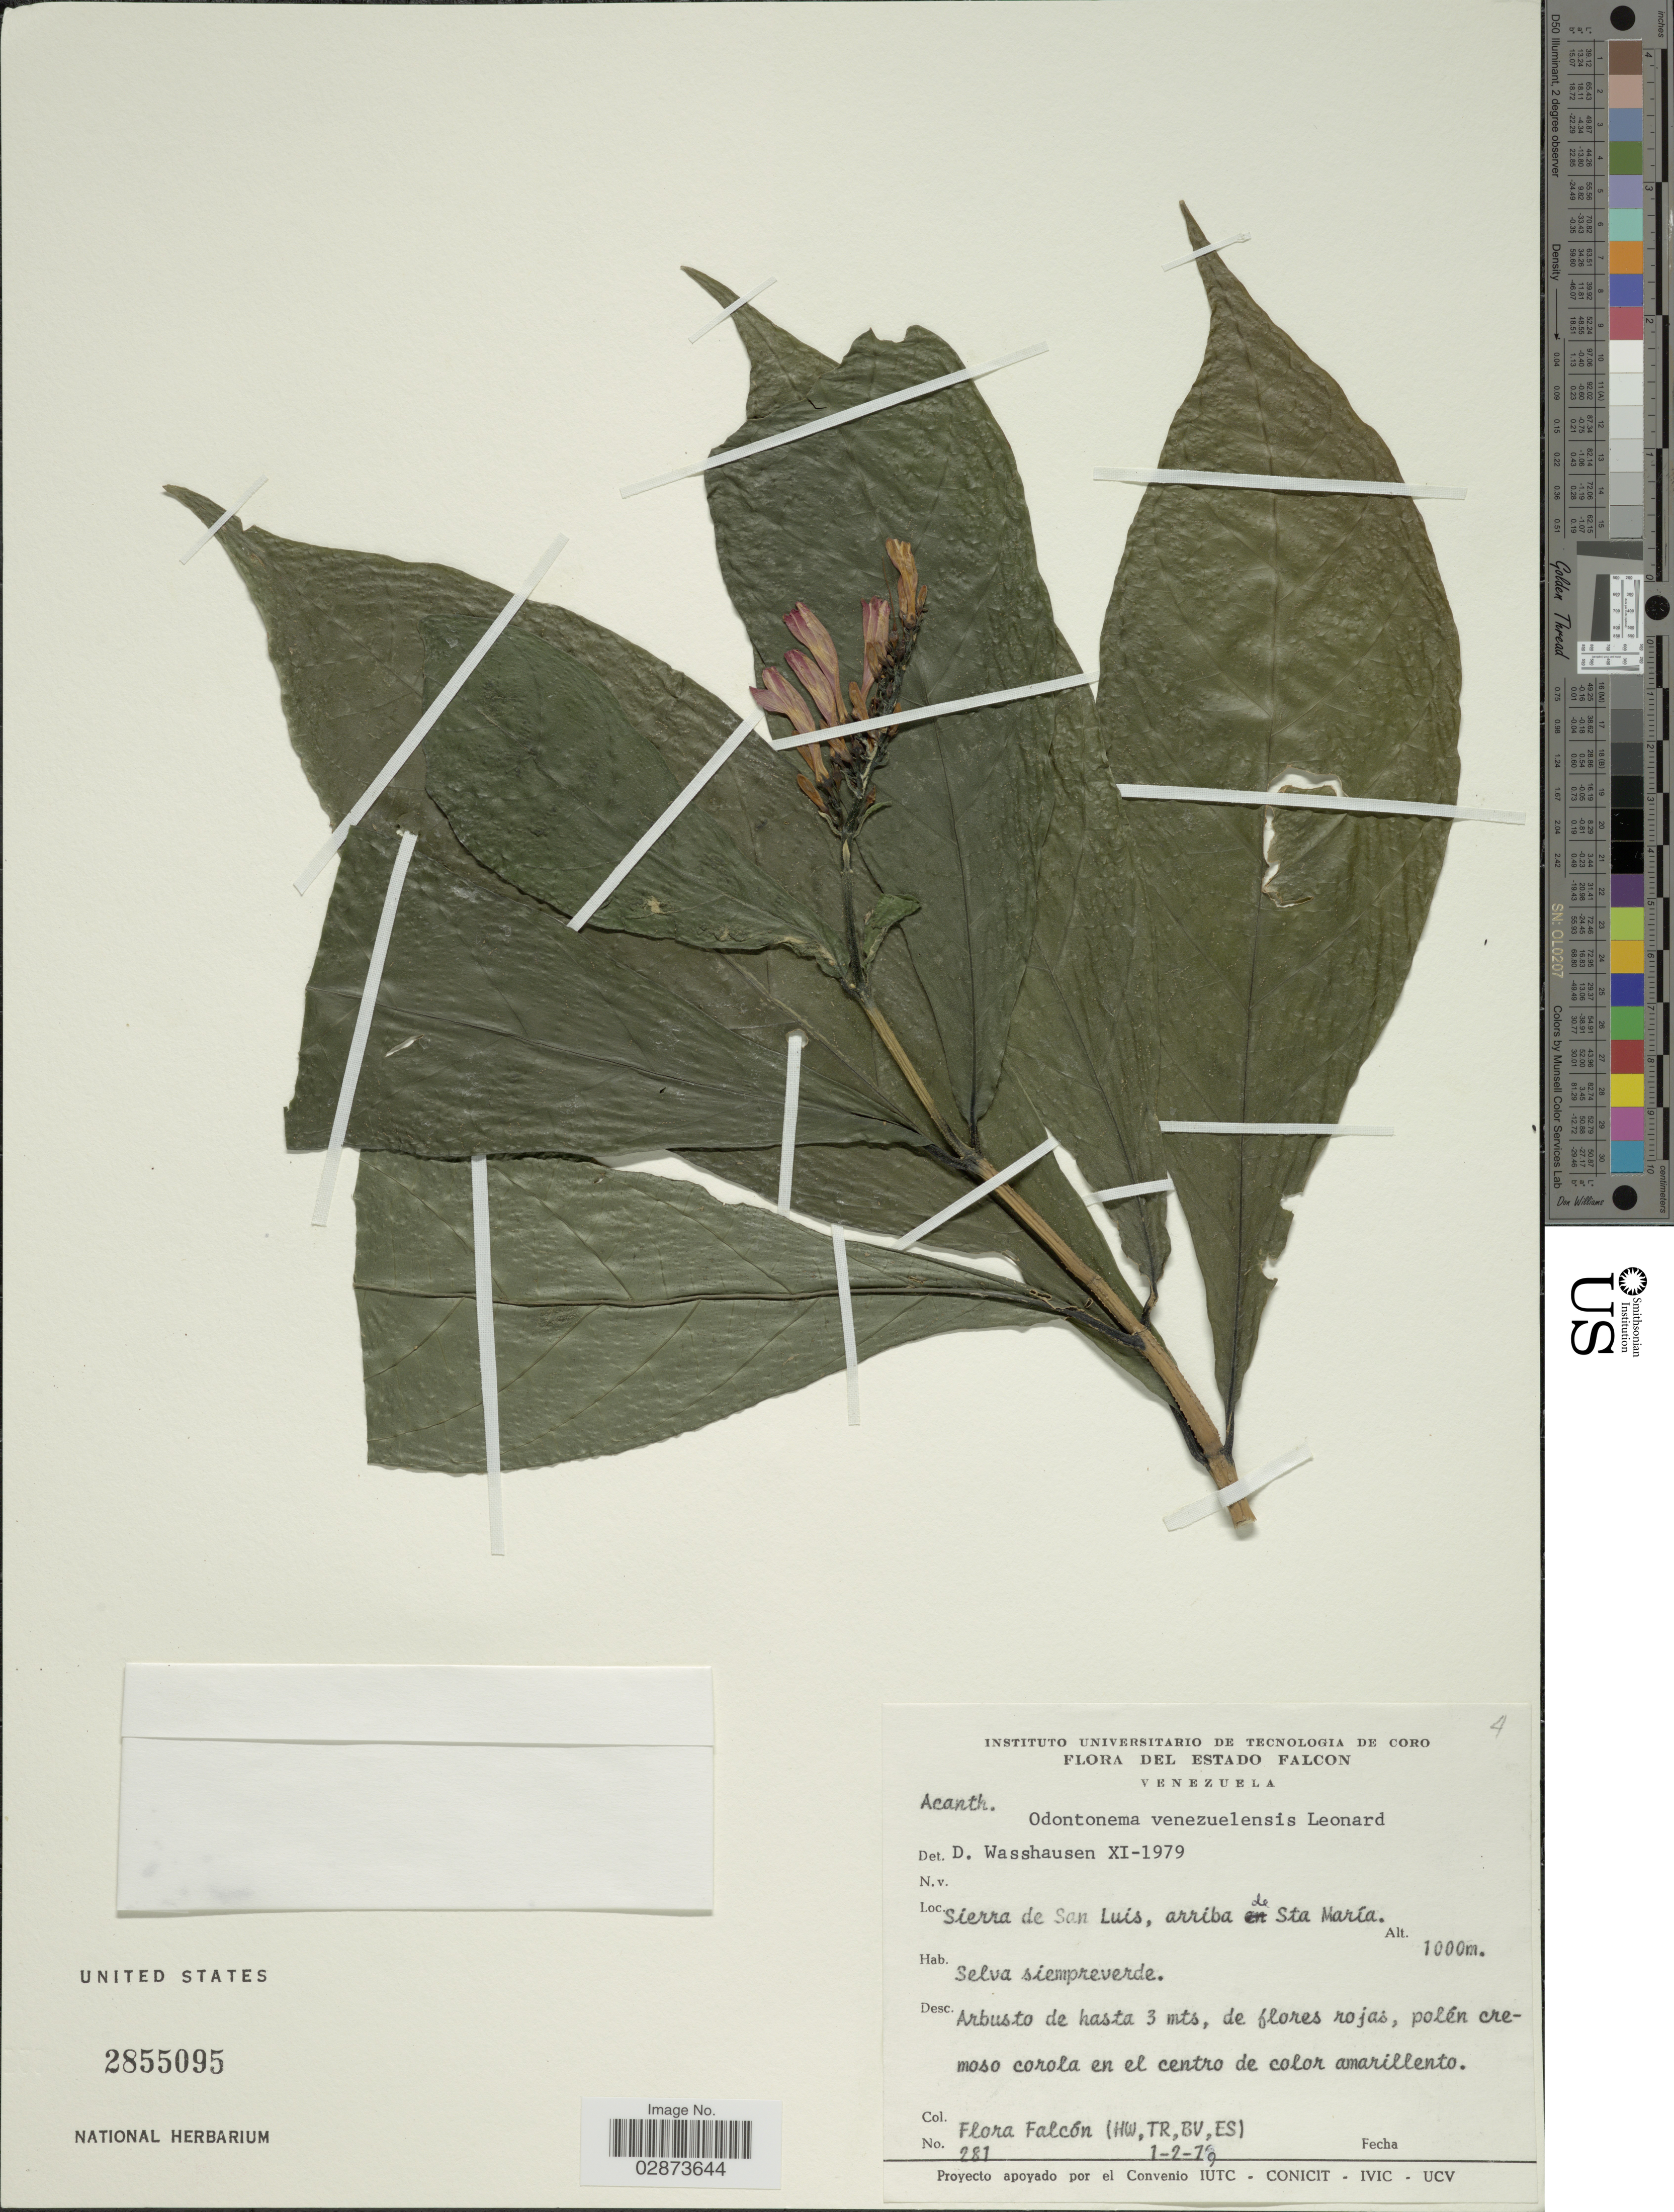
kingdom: Plantae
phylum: Tracheophyta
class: Magnoliopsida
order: Lamiales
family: Acanthaceae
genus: Odontonema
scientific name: Odontonema bracteolatum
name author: (Jacq.) Kuntze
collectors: Flora Falcón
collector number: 281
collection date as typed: Transcribed d/m/y: 1/2/79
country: Venezuela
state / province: Falcón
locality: Estado Falcon. Sierra de San Luis, arriba de Sta María.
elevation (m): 1000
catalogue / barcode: US 2855095